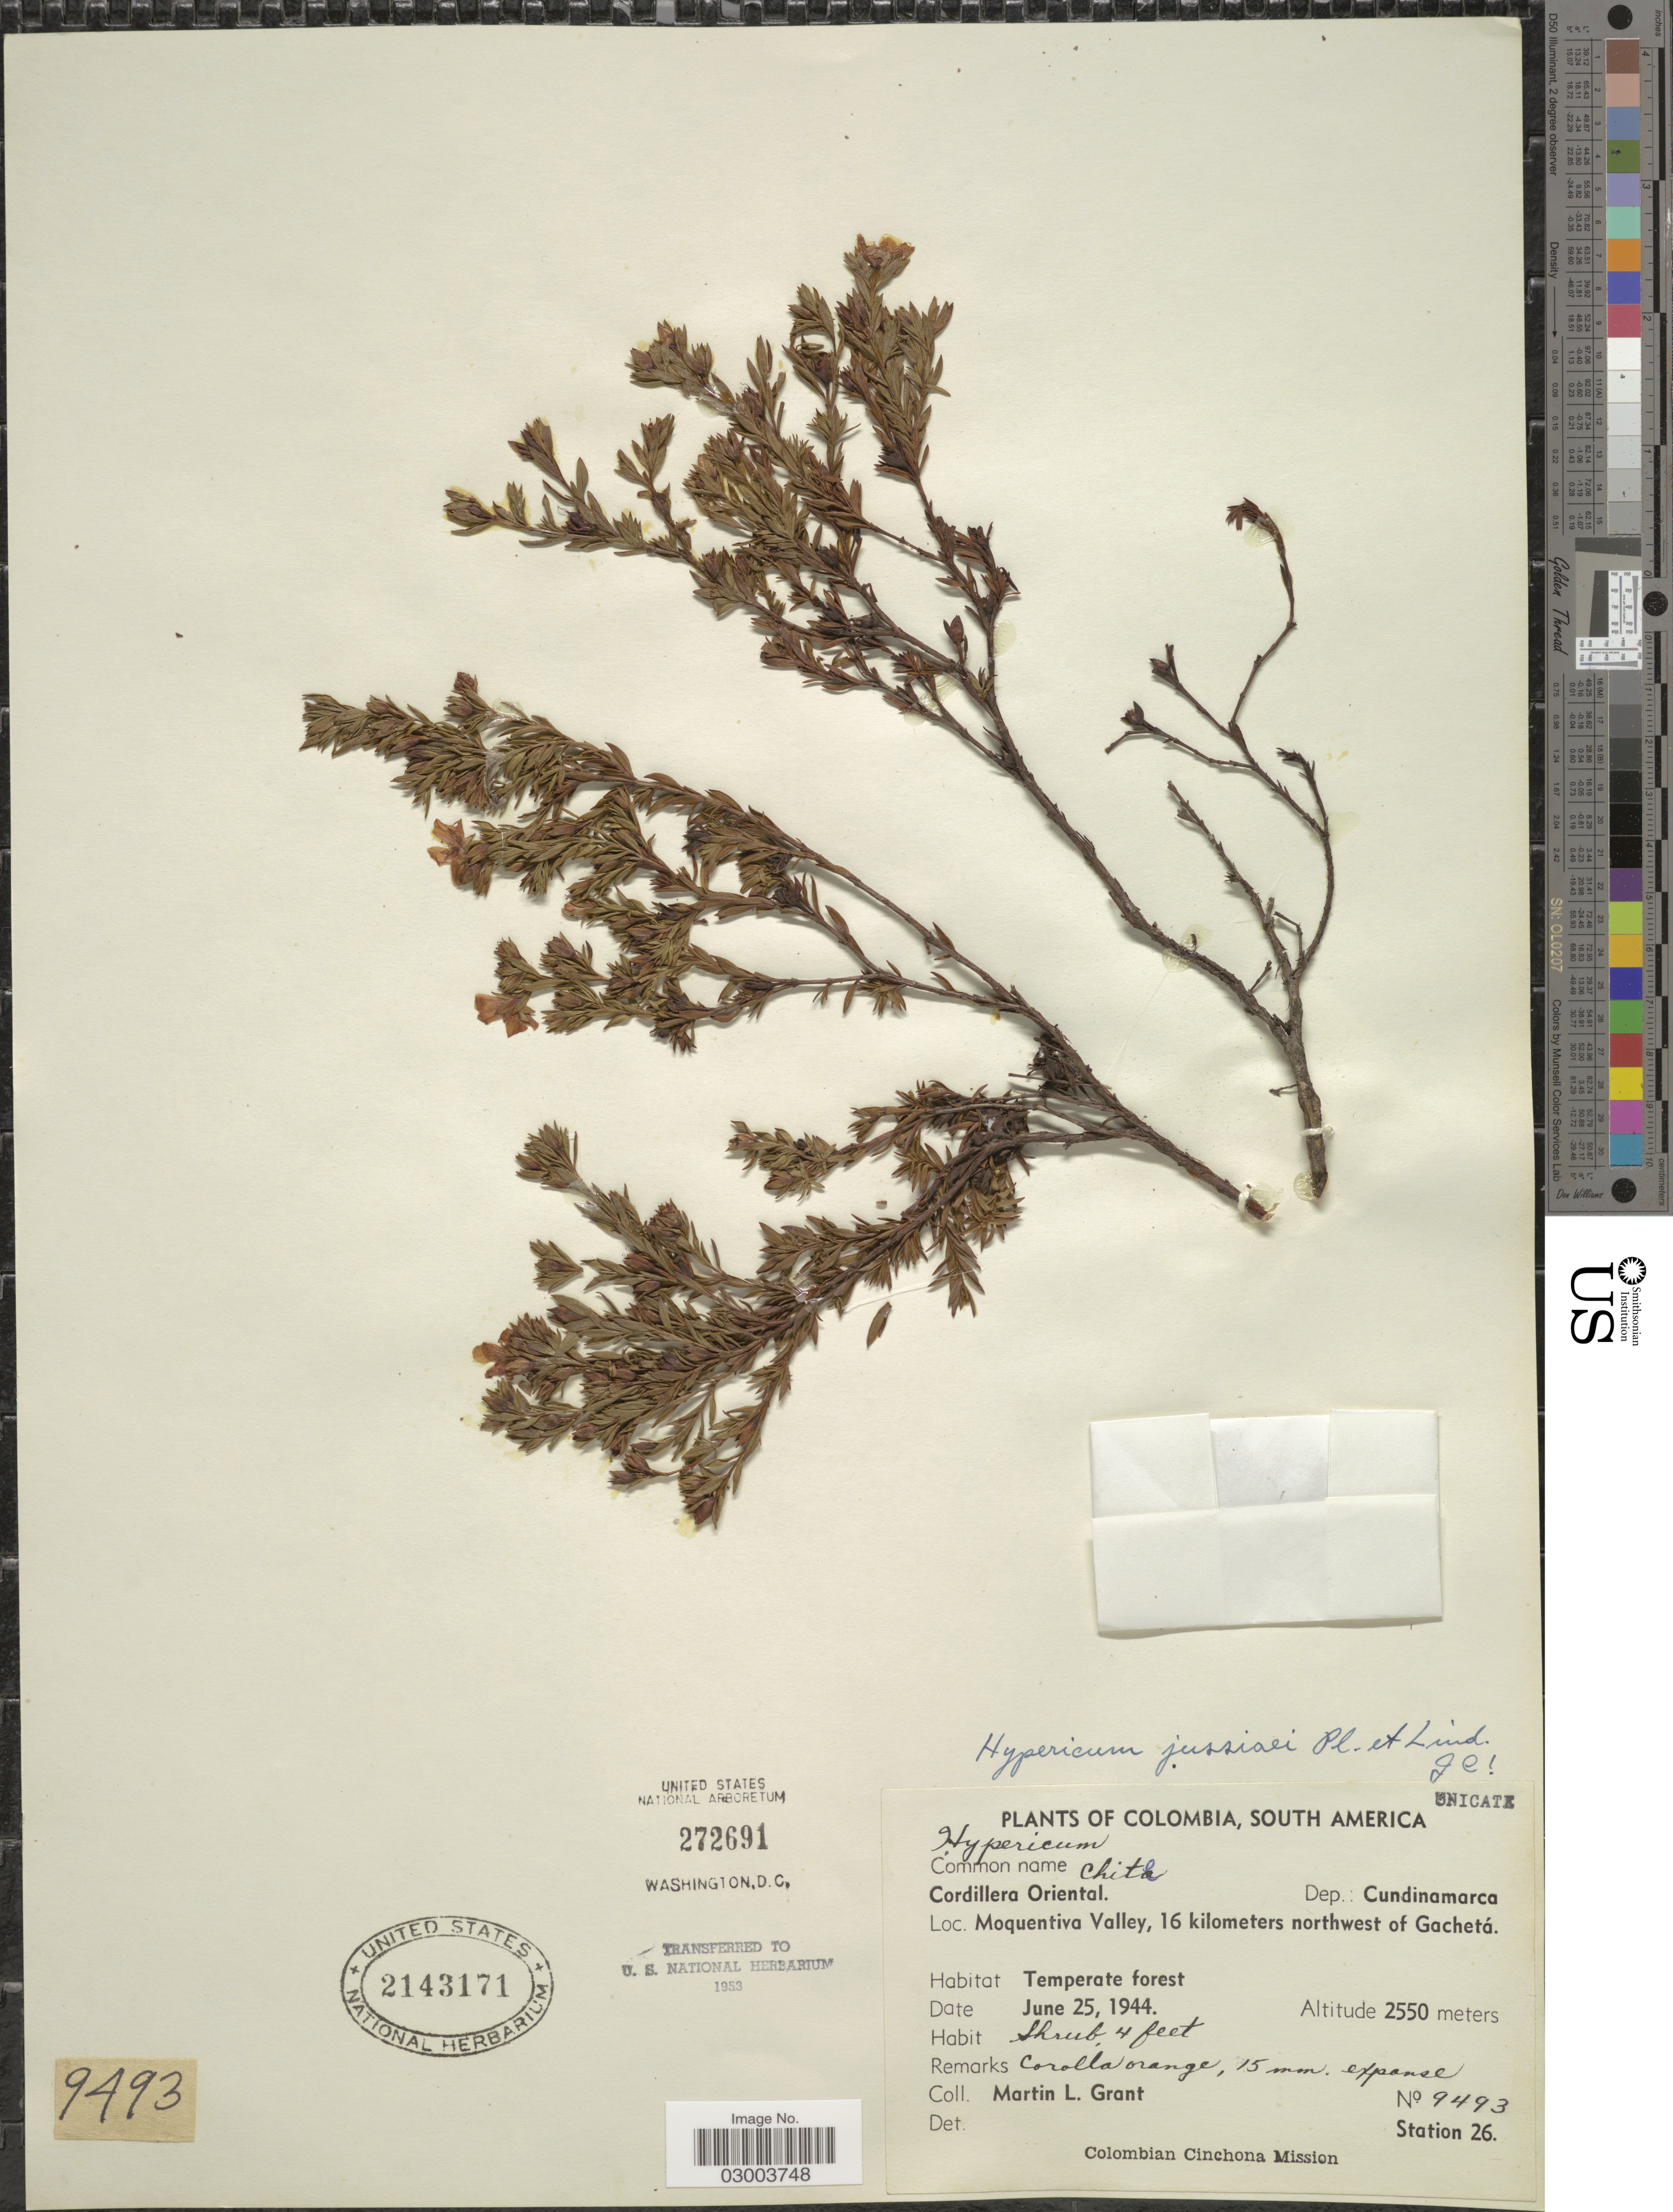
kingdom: Plantae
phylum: Tracheophyta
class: Magnoliopsida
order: Malpighiales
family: Hypericaceae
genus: Hypericum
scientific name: Hypericum humboldtianum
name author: Steud.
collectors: M. L. Grant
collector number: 9493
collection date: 1944-06-25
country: Colombia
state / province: Cundinamarca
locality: Cordillera Oriental, Dep.: Cundinamarca, Moquentiva Valley, 16 kilometers northwest of Gachetá, Station 26.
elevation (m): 2550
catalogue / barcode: US 2143171